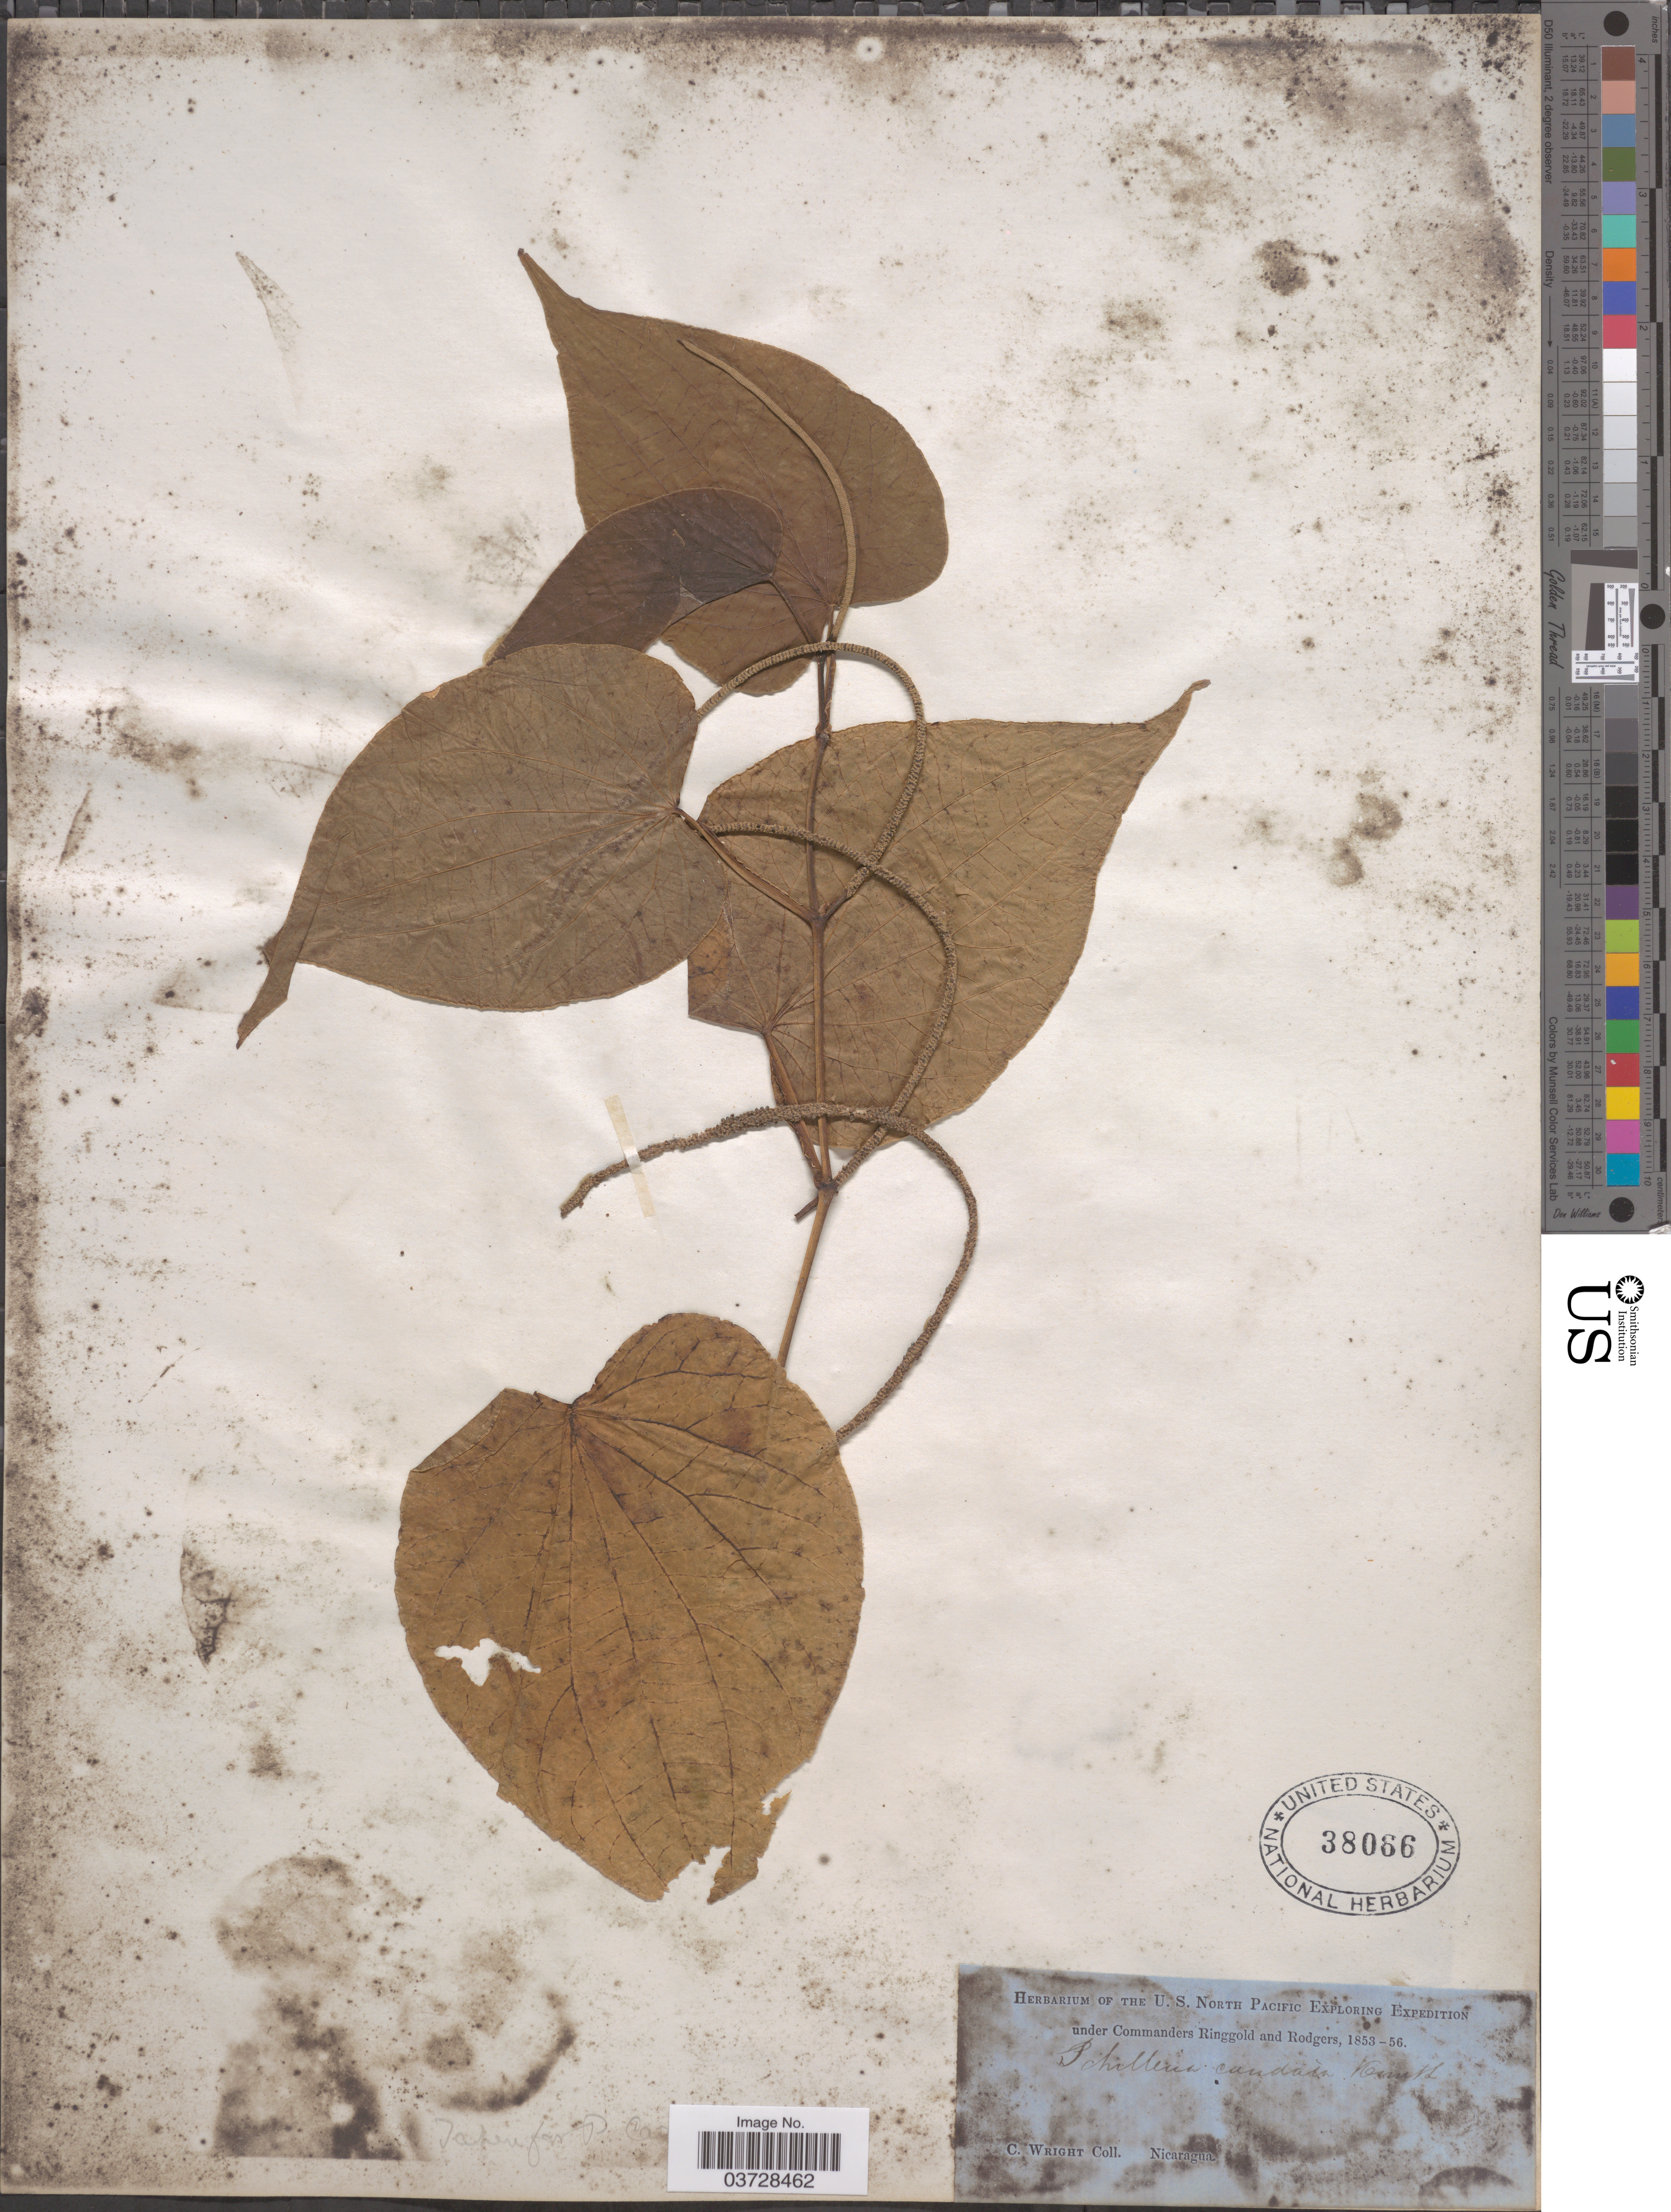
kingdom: Plantae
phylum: Tracheophyta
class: Magnoliopsida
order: Piperales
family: Piperaceae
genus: Piper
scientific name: Piper populifolium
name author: Kunth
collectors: C. Wright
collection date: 1853/1856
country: Nicaragua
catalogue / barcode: US 38066